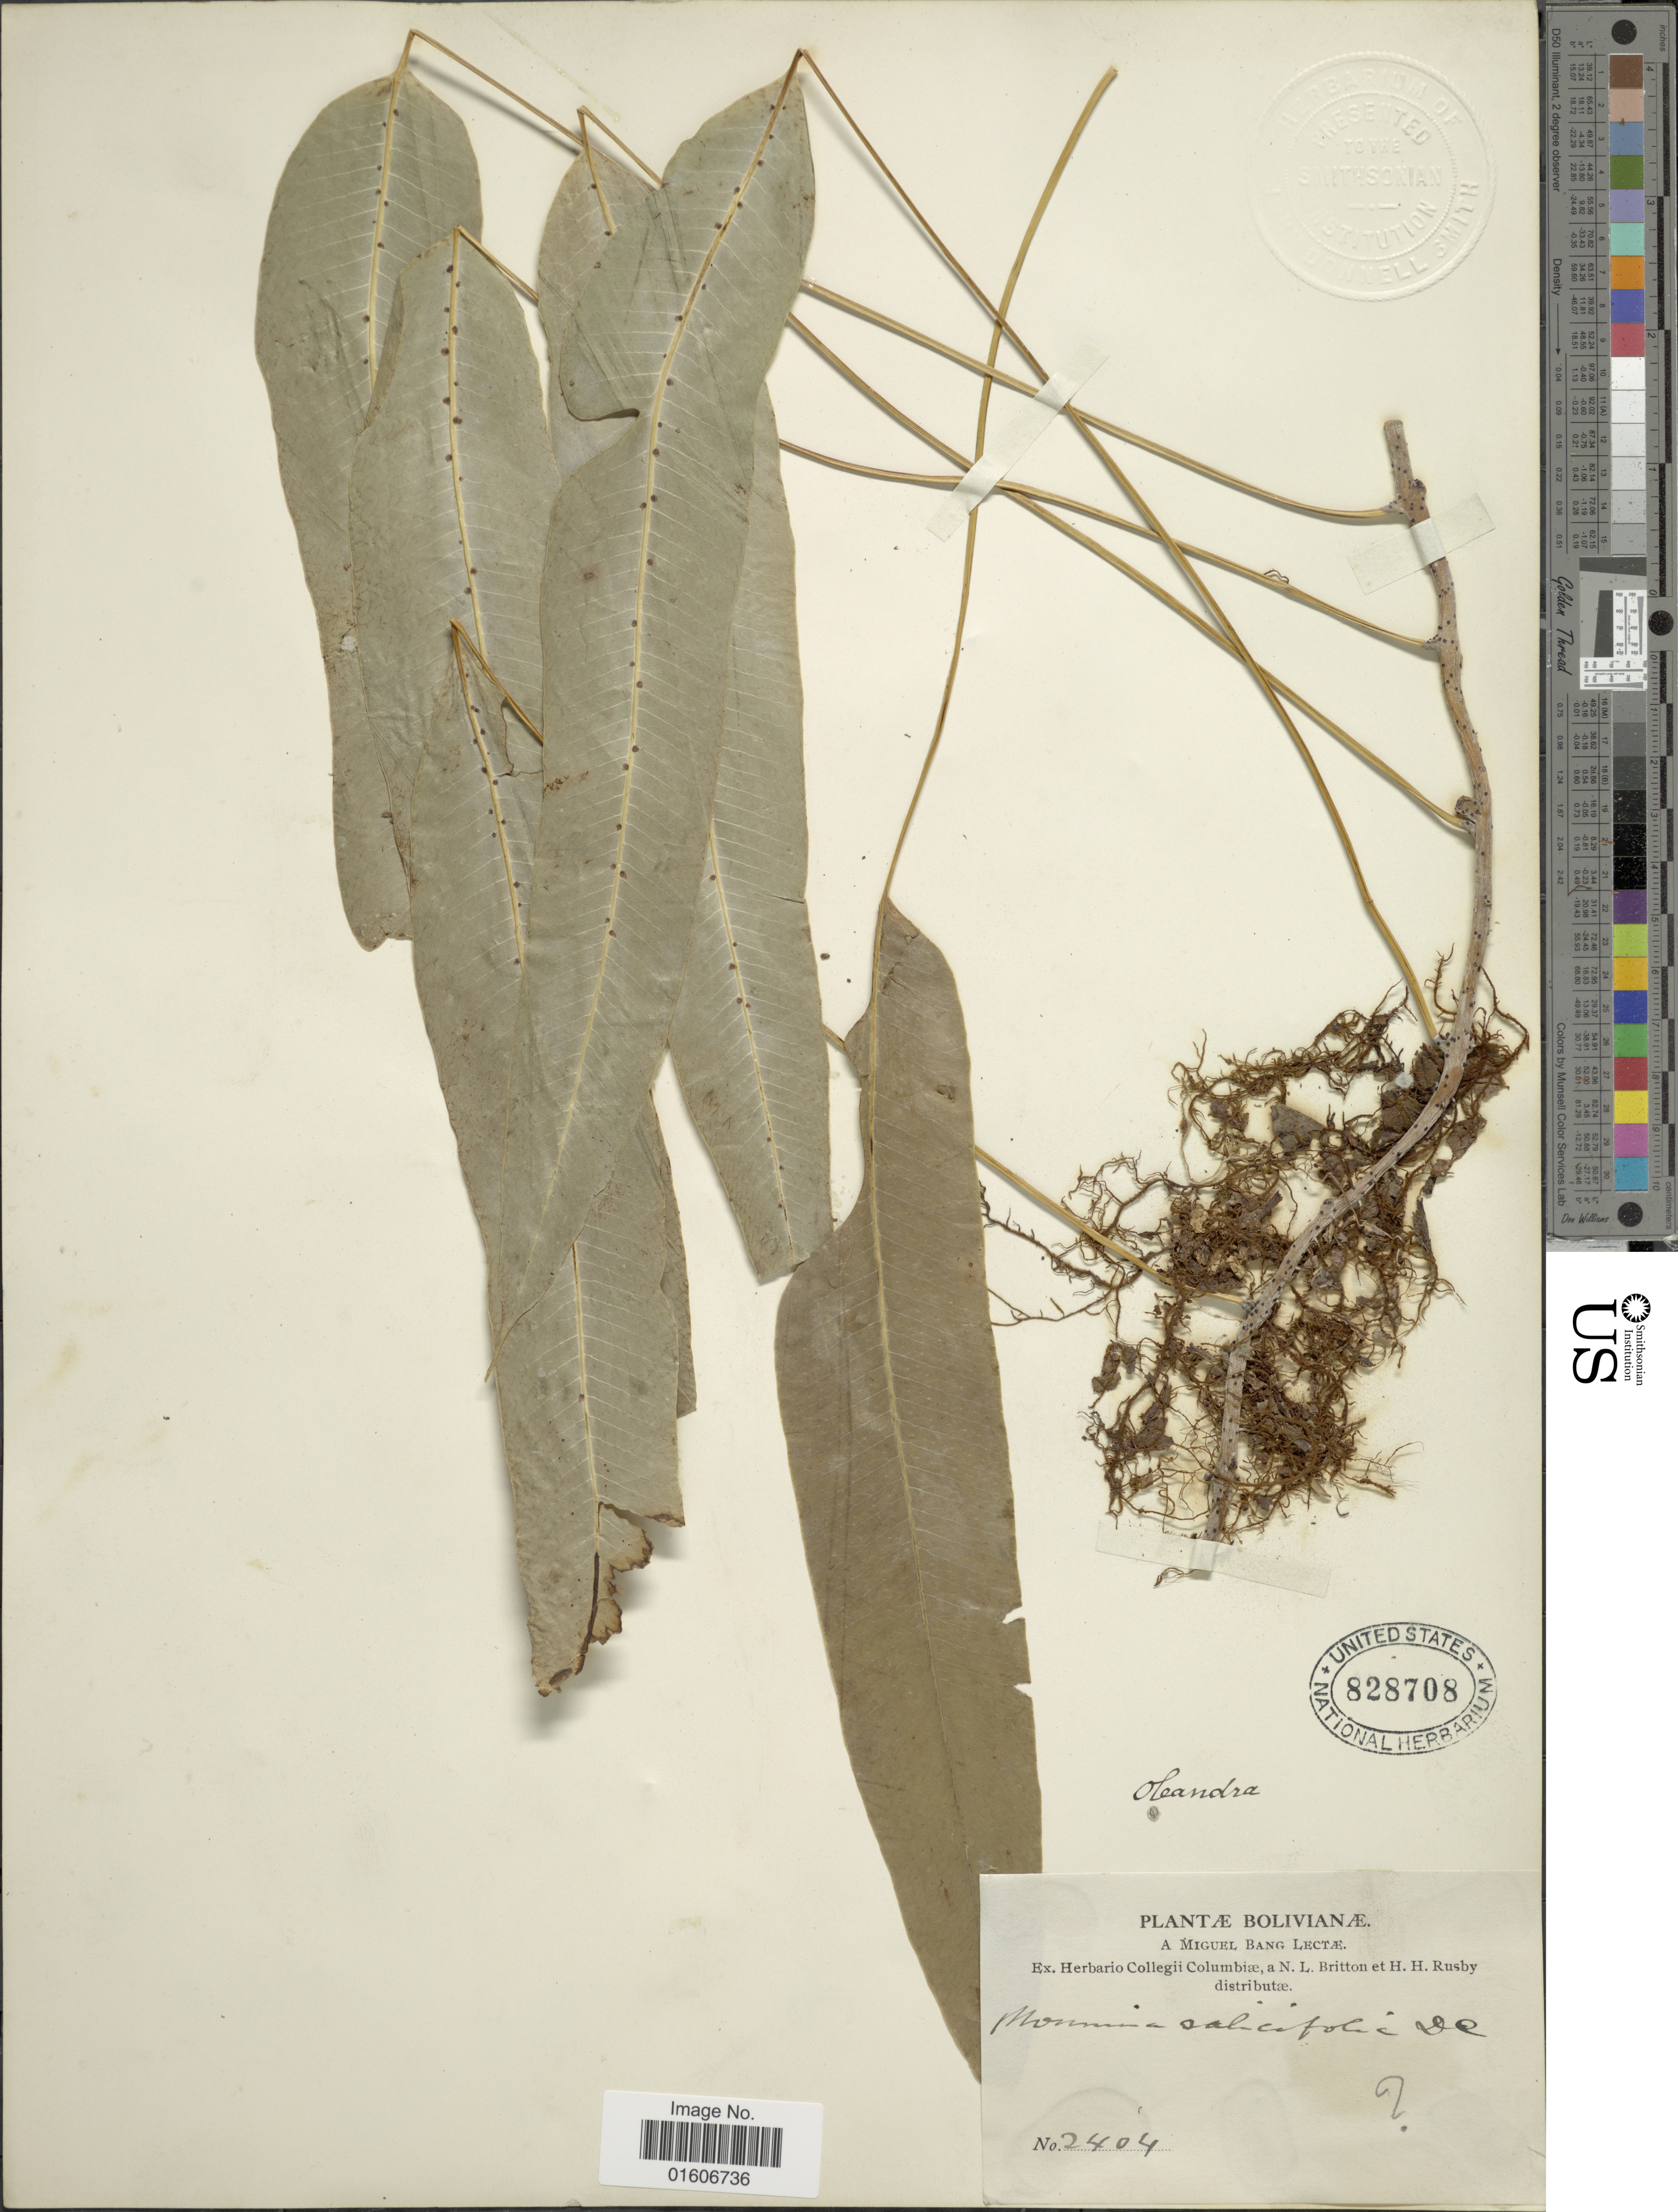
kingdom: Plantae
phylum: Tracheophyta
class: Polypodiopsida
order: Polypodiales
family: Polypodiaceae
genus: Serpocaulon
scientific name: Serpocaulon levigatum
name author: (Cav.) A.R. Sm.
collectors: M. Bang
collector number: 2404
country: Bolivia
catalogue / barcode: US 828708